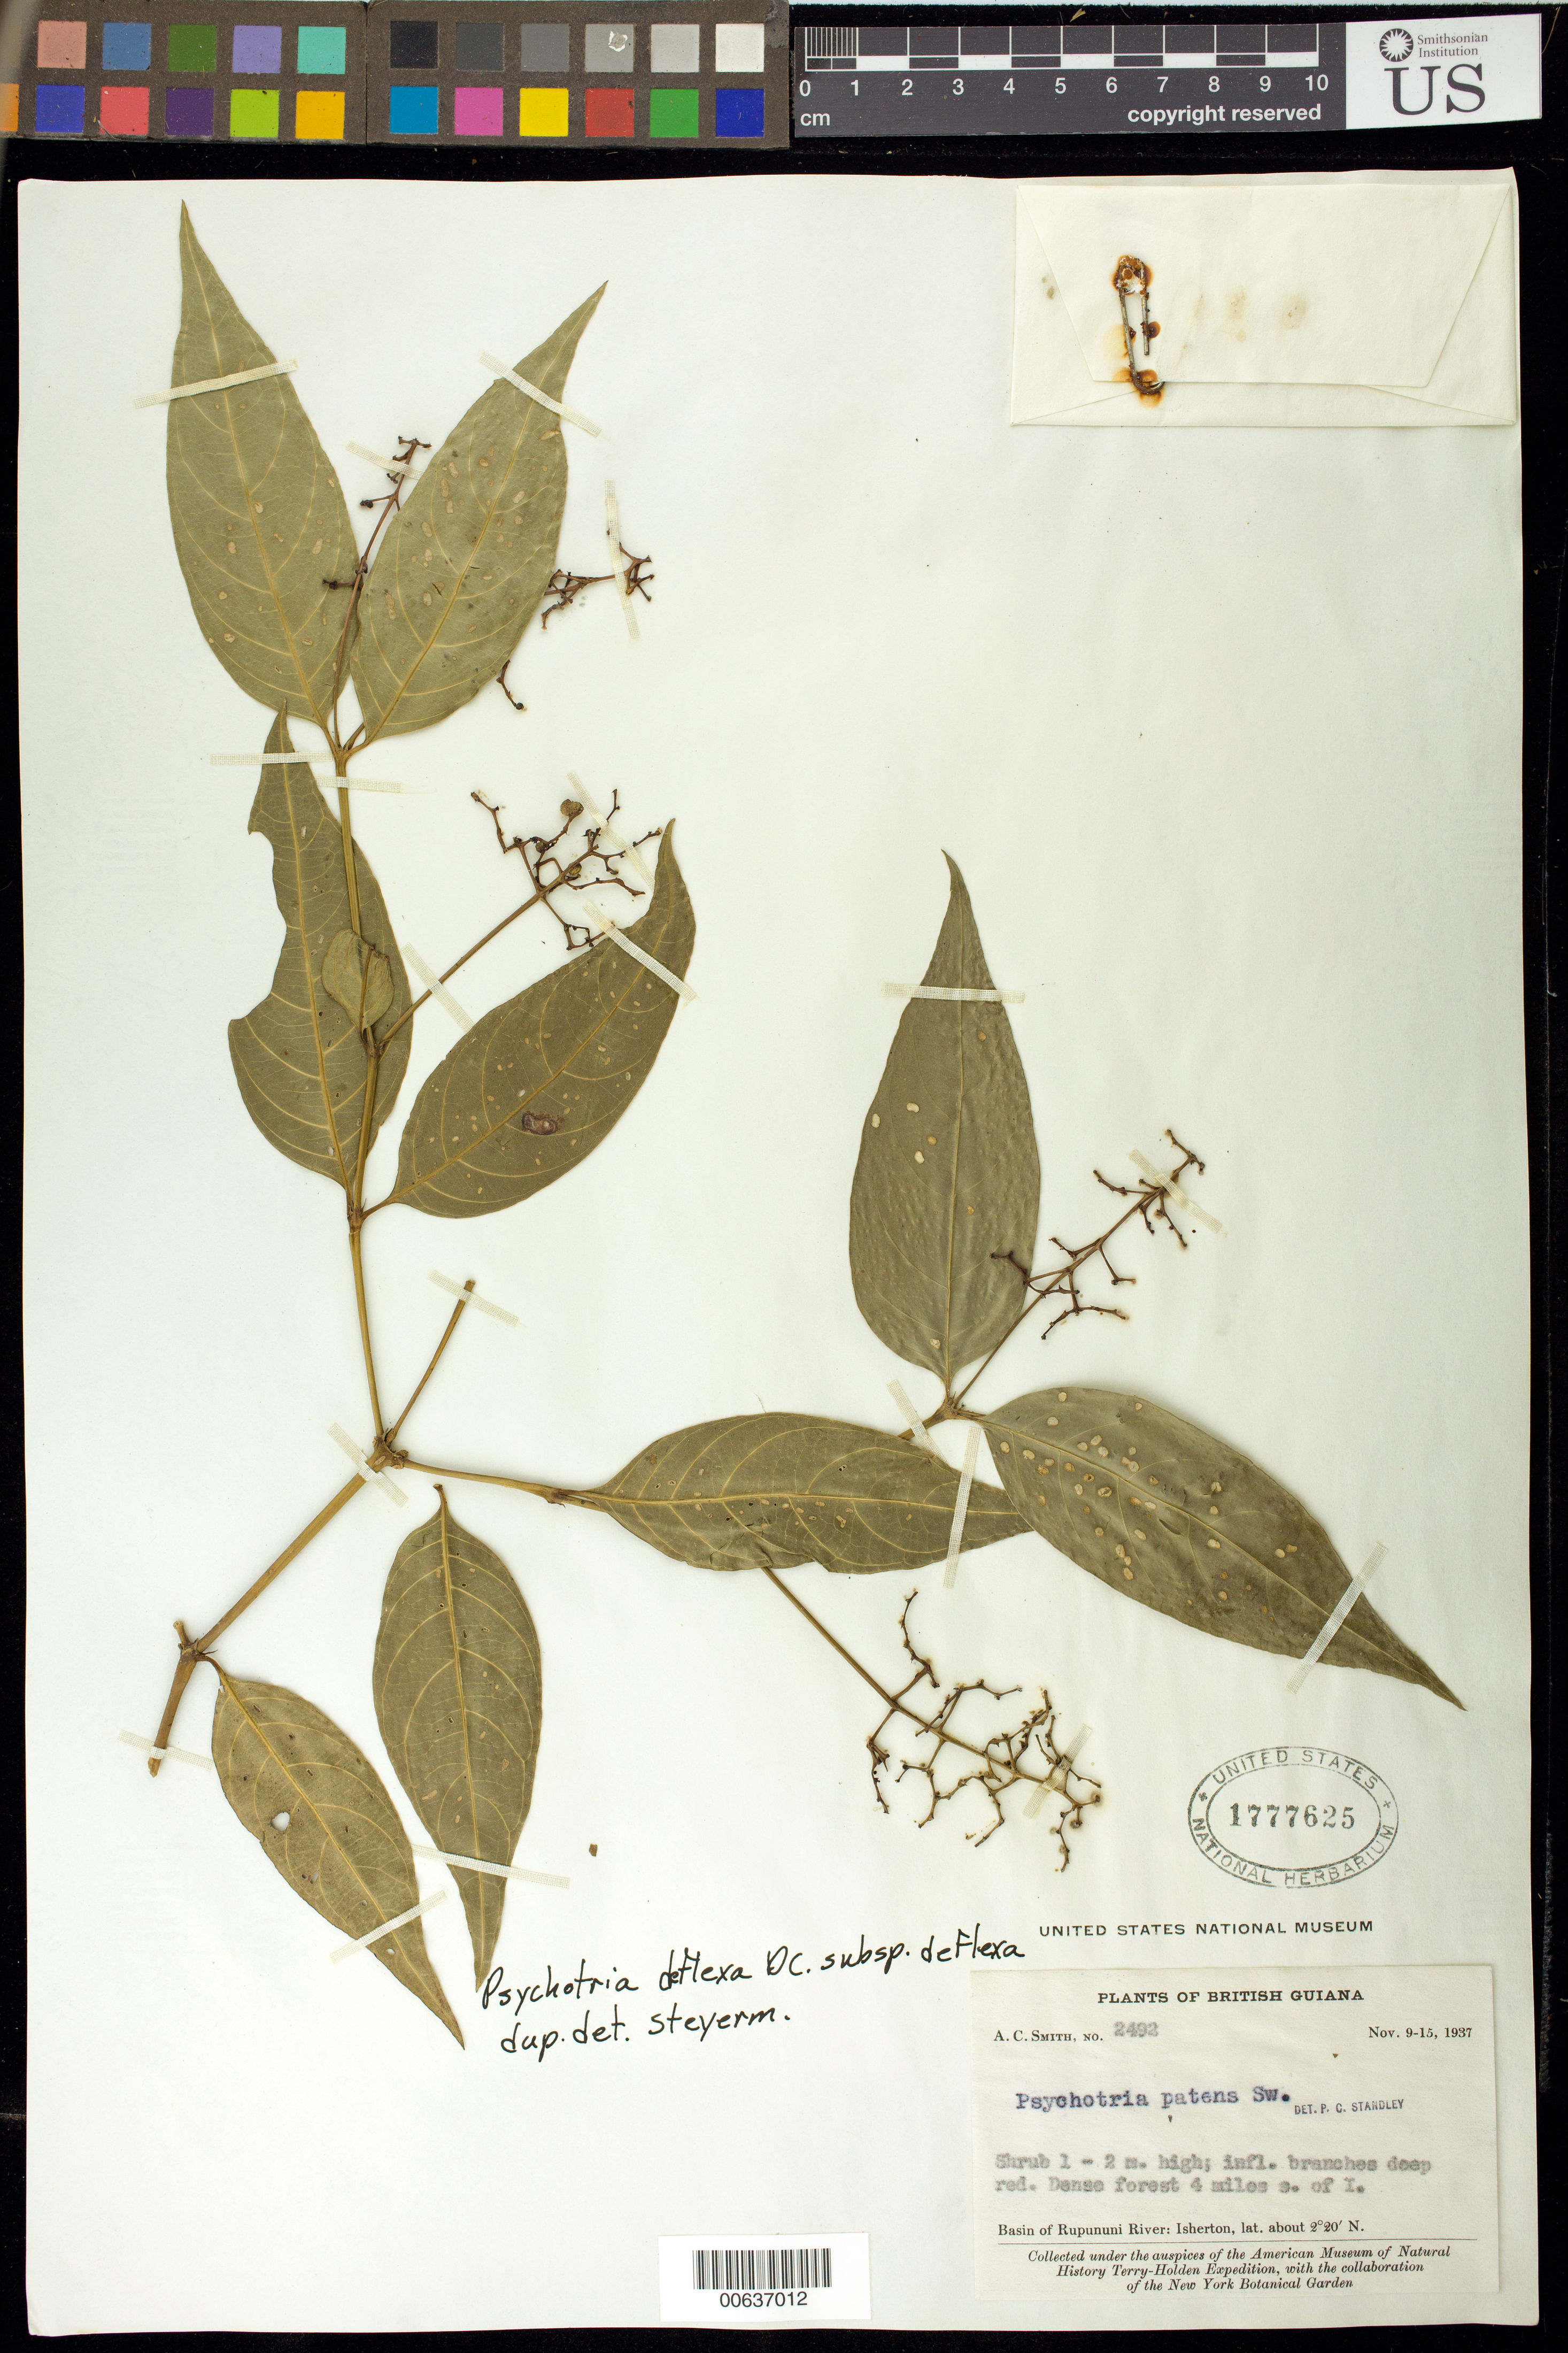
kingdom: Plantae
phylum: Tracheophyta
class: Magnoliopsida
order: Gentianales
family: Rubiaceae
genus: Palicourea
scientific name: Palicourea deflexa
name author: (DC.) Borhidi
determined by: Kirkbride, J. H., Jr.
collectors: A. C. Smith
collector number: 2492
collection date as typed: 9-Nov-37 to 15-Nov-37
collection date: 1937-11-09/1937-11-15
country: Guyana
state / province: U. Takutu-U. Essequibo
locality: Isherton, 4 mi. S of, basin of Rupununi R.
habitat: Dense forest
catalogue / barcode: US 1777625